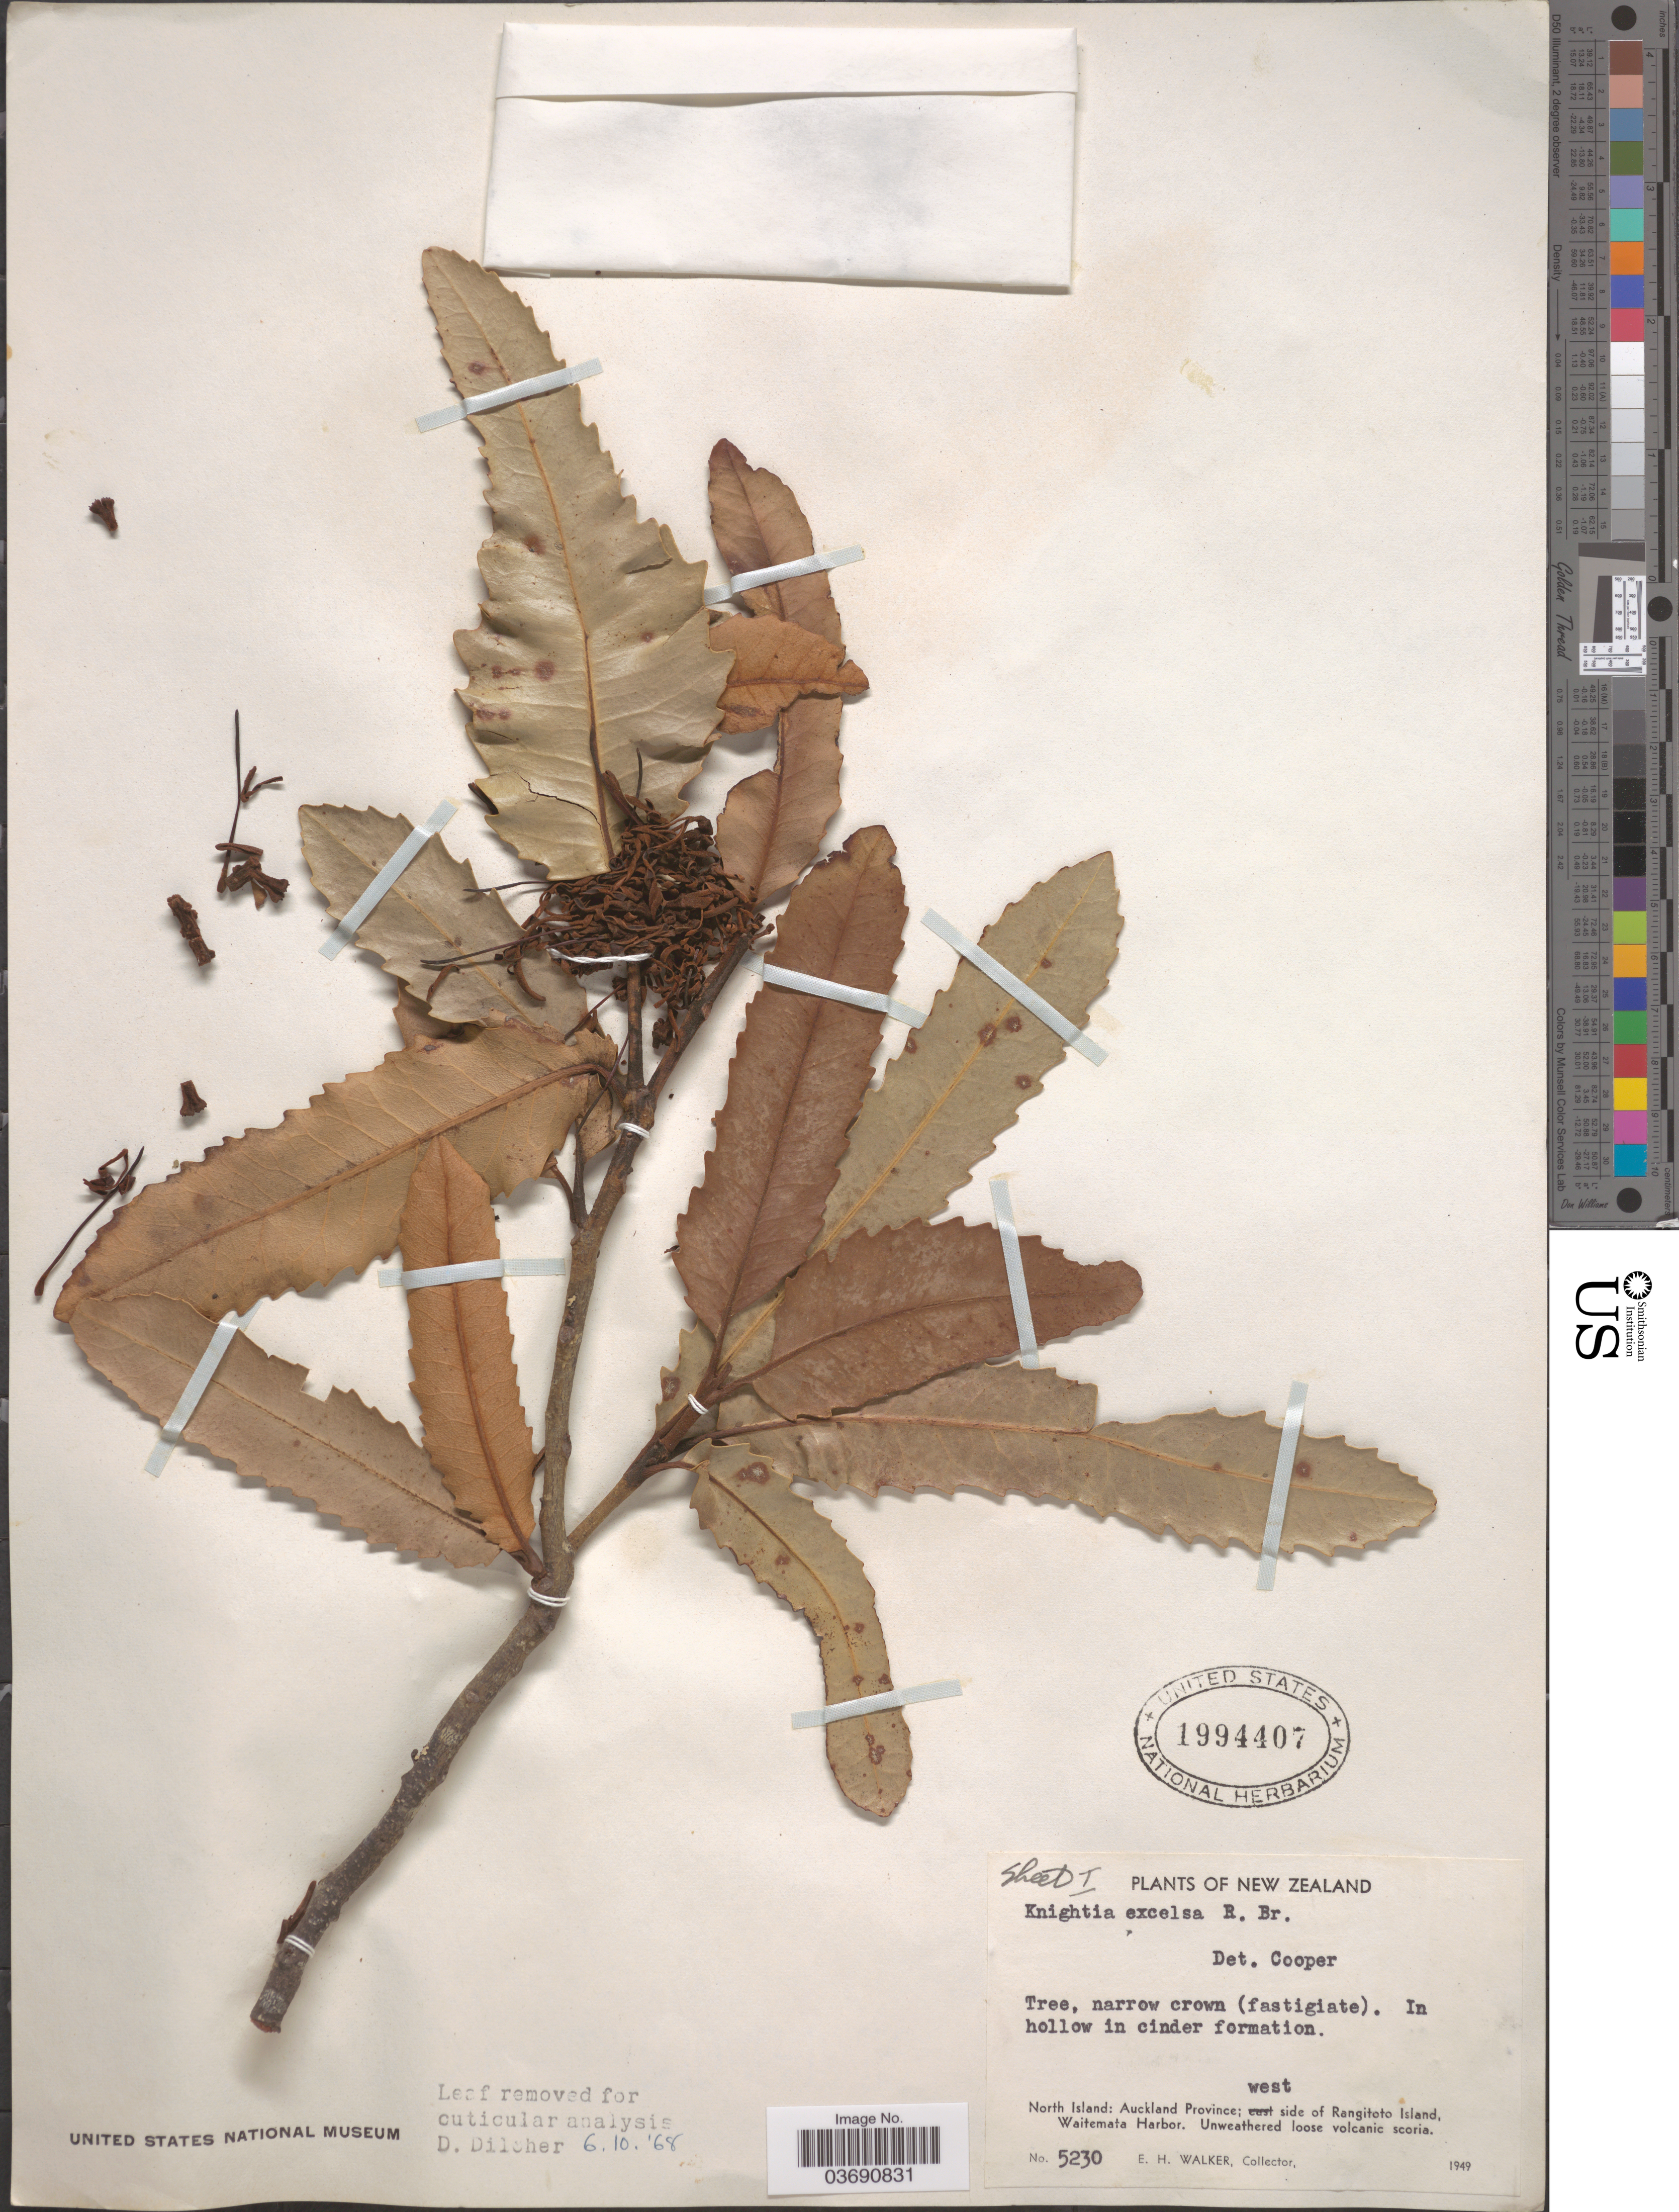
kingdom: Plantae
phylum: Tracheophyta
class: Magnoliopsida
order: Proteales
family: Proteaceae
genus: Knightia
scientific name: Knightia excelsa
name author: R. Br.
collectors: E. H. Walker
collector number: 5230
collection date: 1949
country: New Zealand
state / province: Auckland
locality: North Island: west side of Rangitoto Island, Waitemata Harbor. Unweathered loose volcanic scoria.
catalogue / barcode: US 1994407